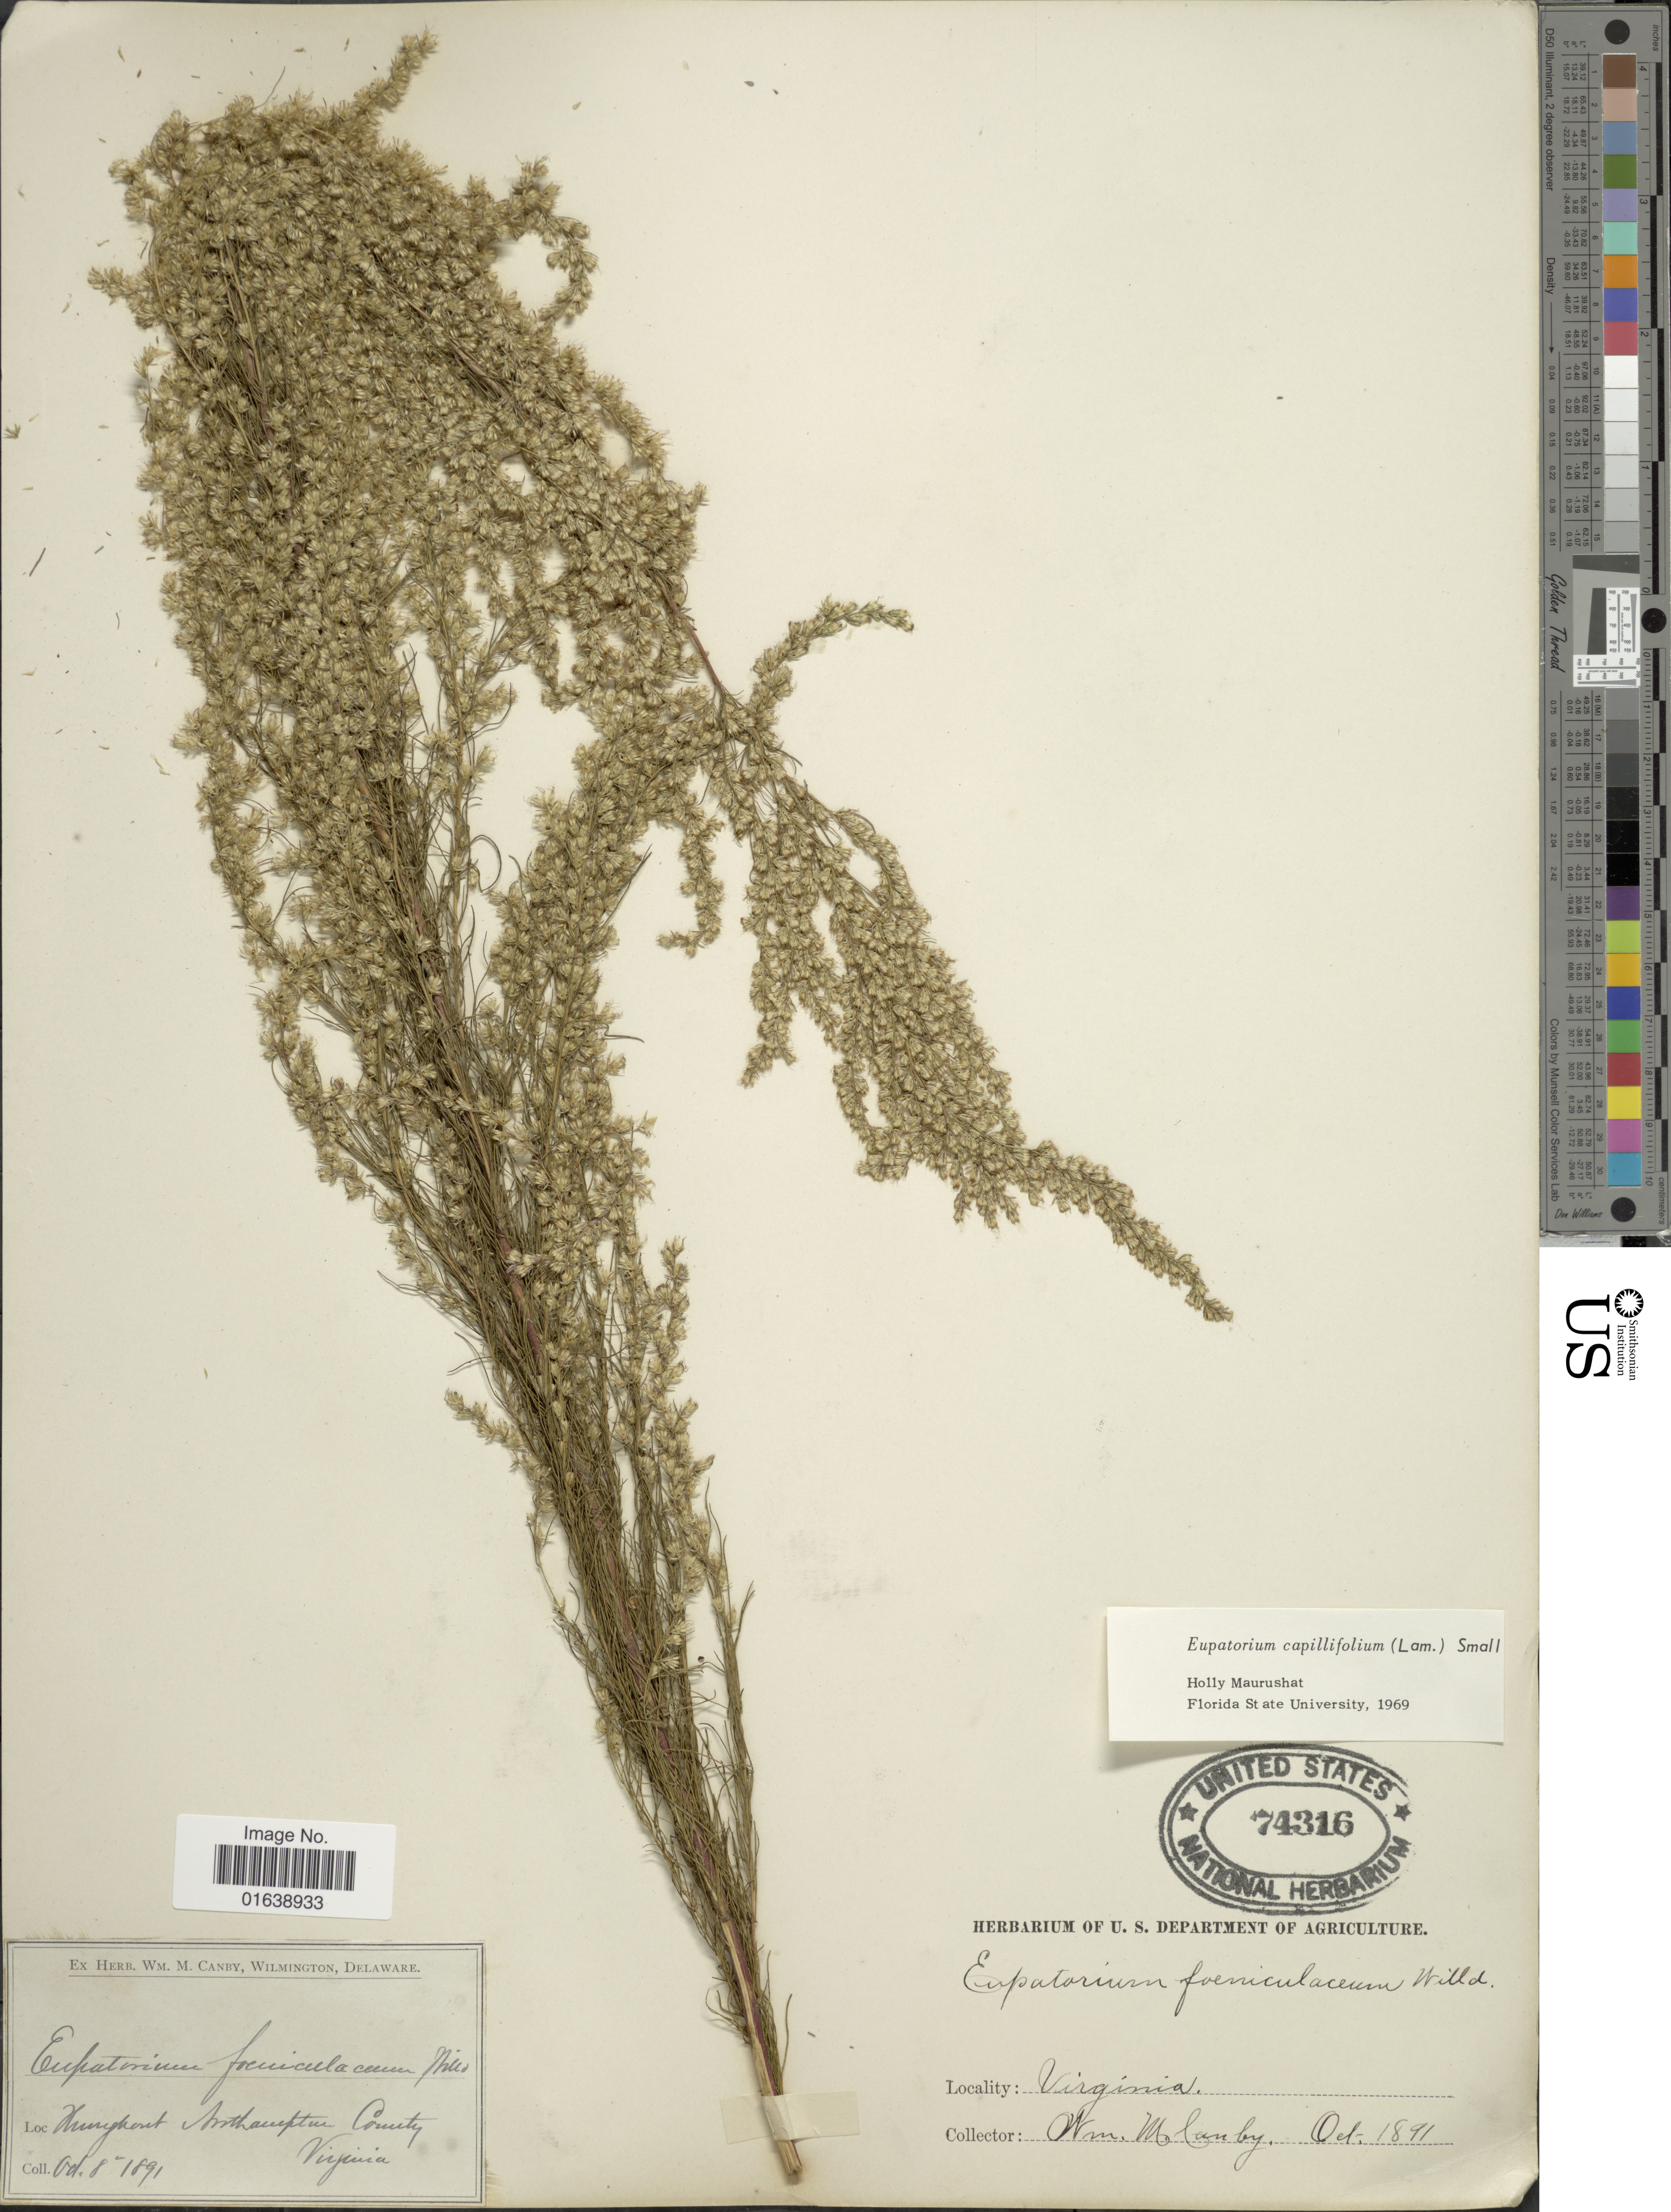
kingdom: Plantae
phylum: Tracheophyta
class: Magnoliopsida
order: Asterales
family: Asteraceae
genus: Eupatorium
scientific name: Eupatorium capillifolium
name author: (Lam.) Small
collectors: W. M. Canby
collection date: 1891-10-08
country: United States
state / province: Virginia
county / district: Northampton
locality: Throughout Northampton County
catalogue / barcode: US 74316